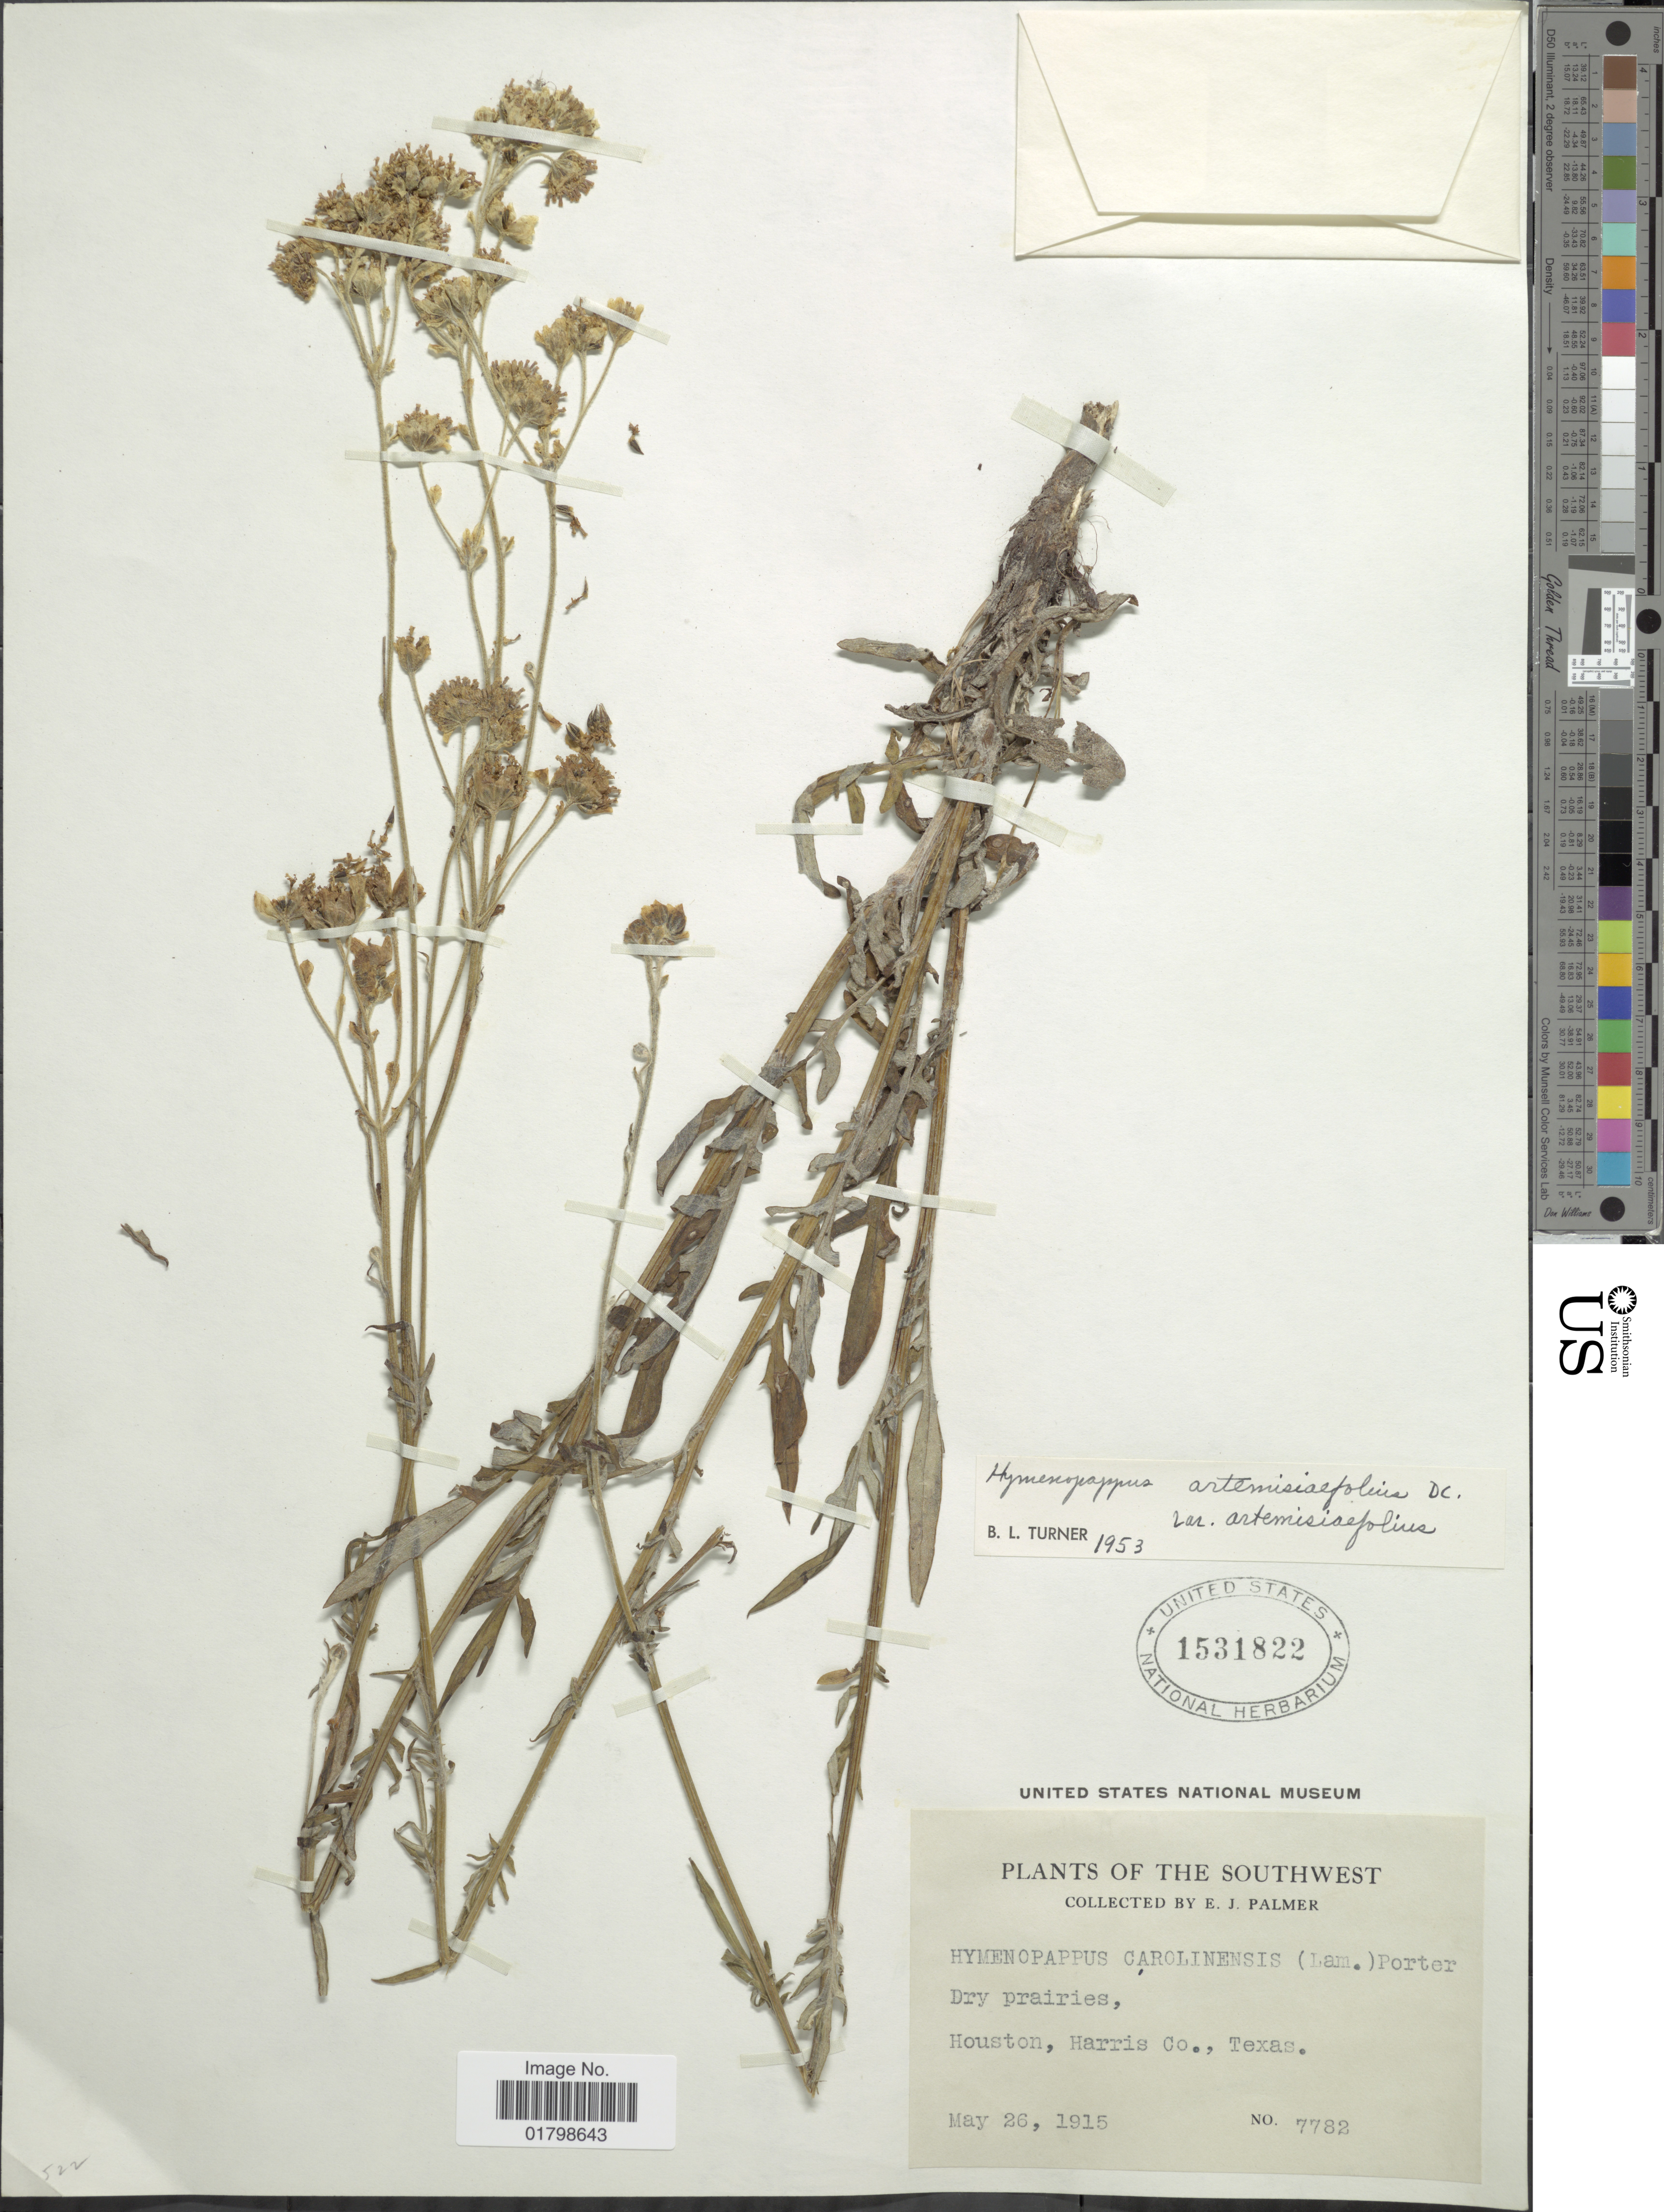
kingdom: Plantae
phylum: Tracheophyta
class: Magnoliopsida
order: Asterales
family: Asteraceae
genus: Hymenopappus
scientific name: Hymenopappus artemisiifolius var. artemisiifolius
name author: DC.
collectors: E. J. Palmer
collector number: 7782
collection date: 1915-05-26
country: United States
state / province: Texas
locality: The Southwest, Houston, Harris Co.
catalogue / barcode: US 1531822